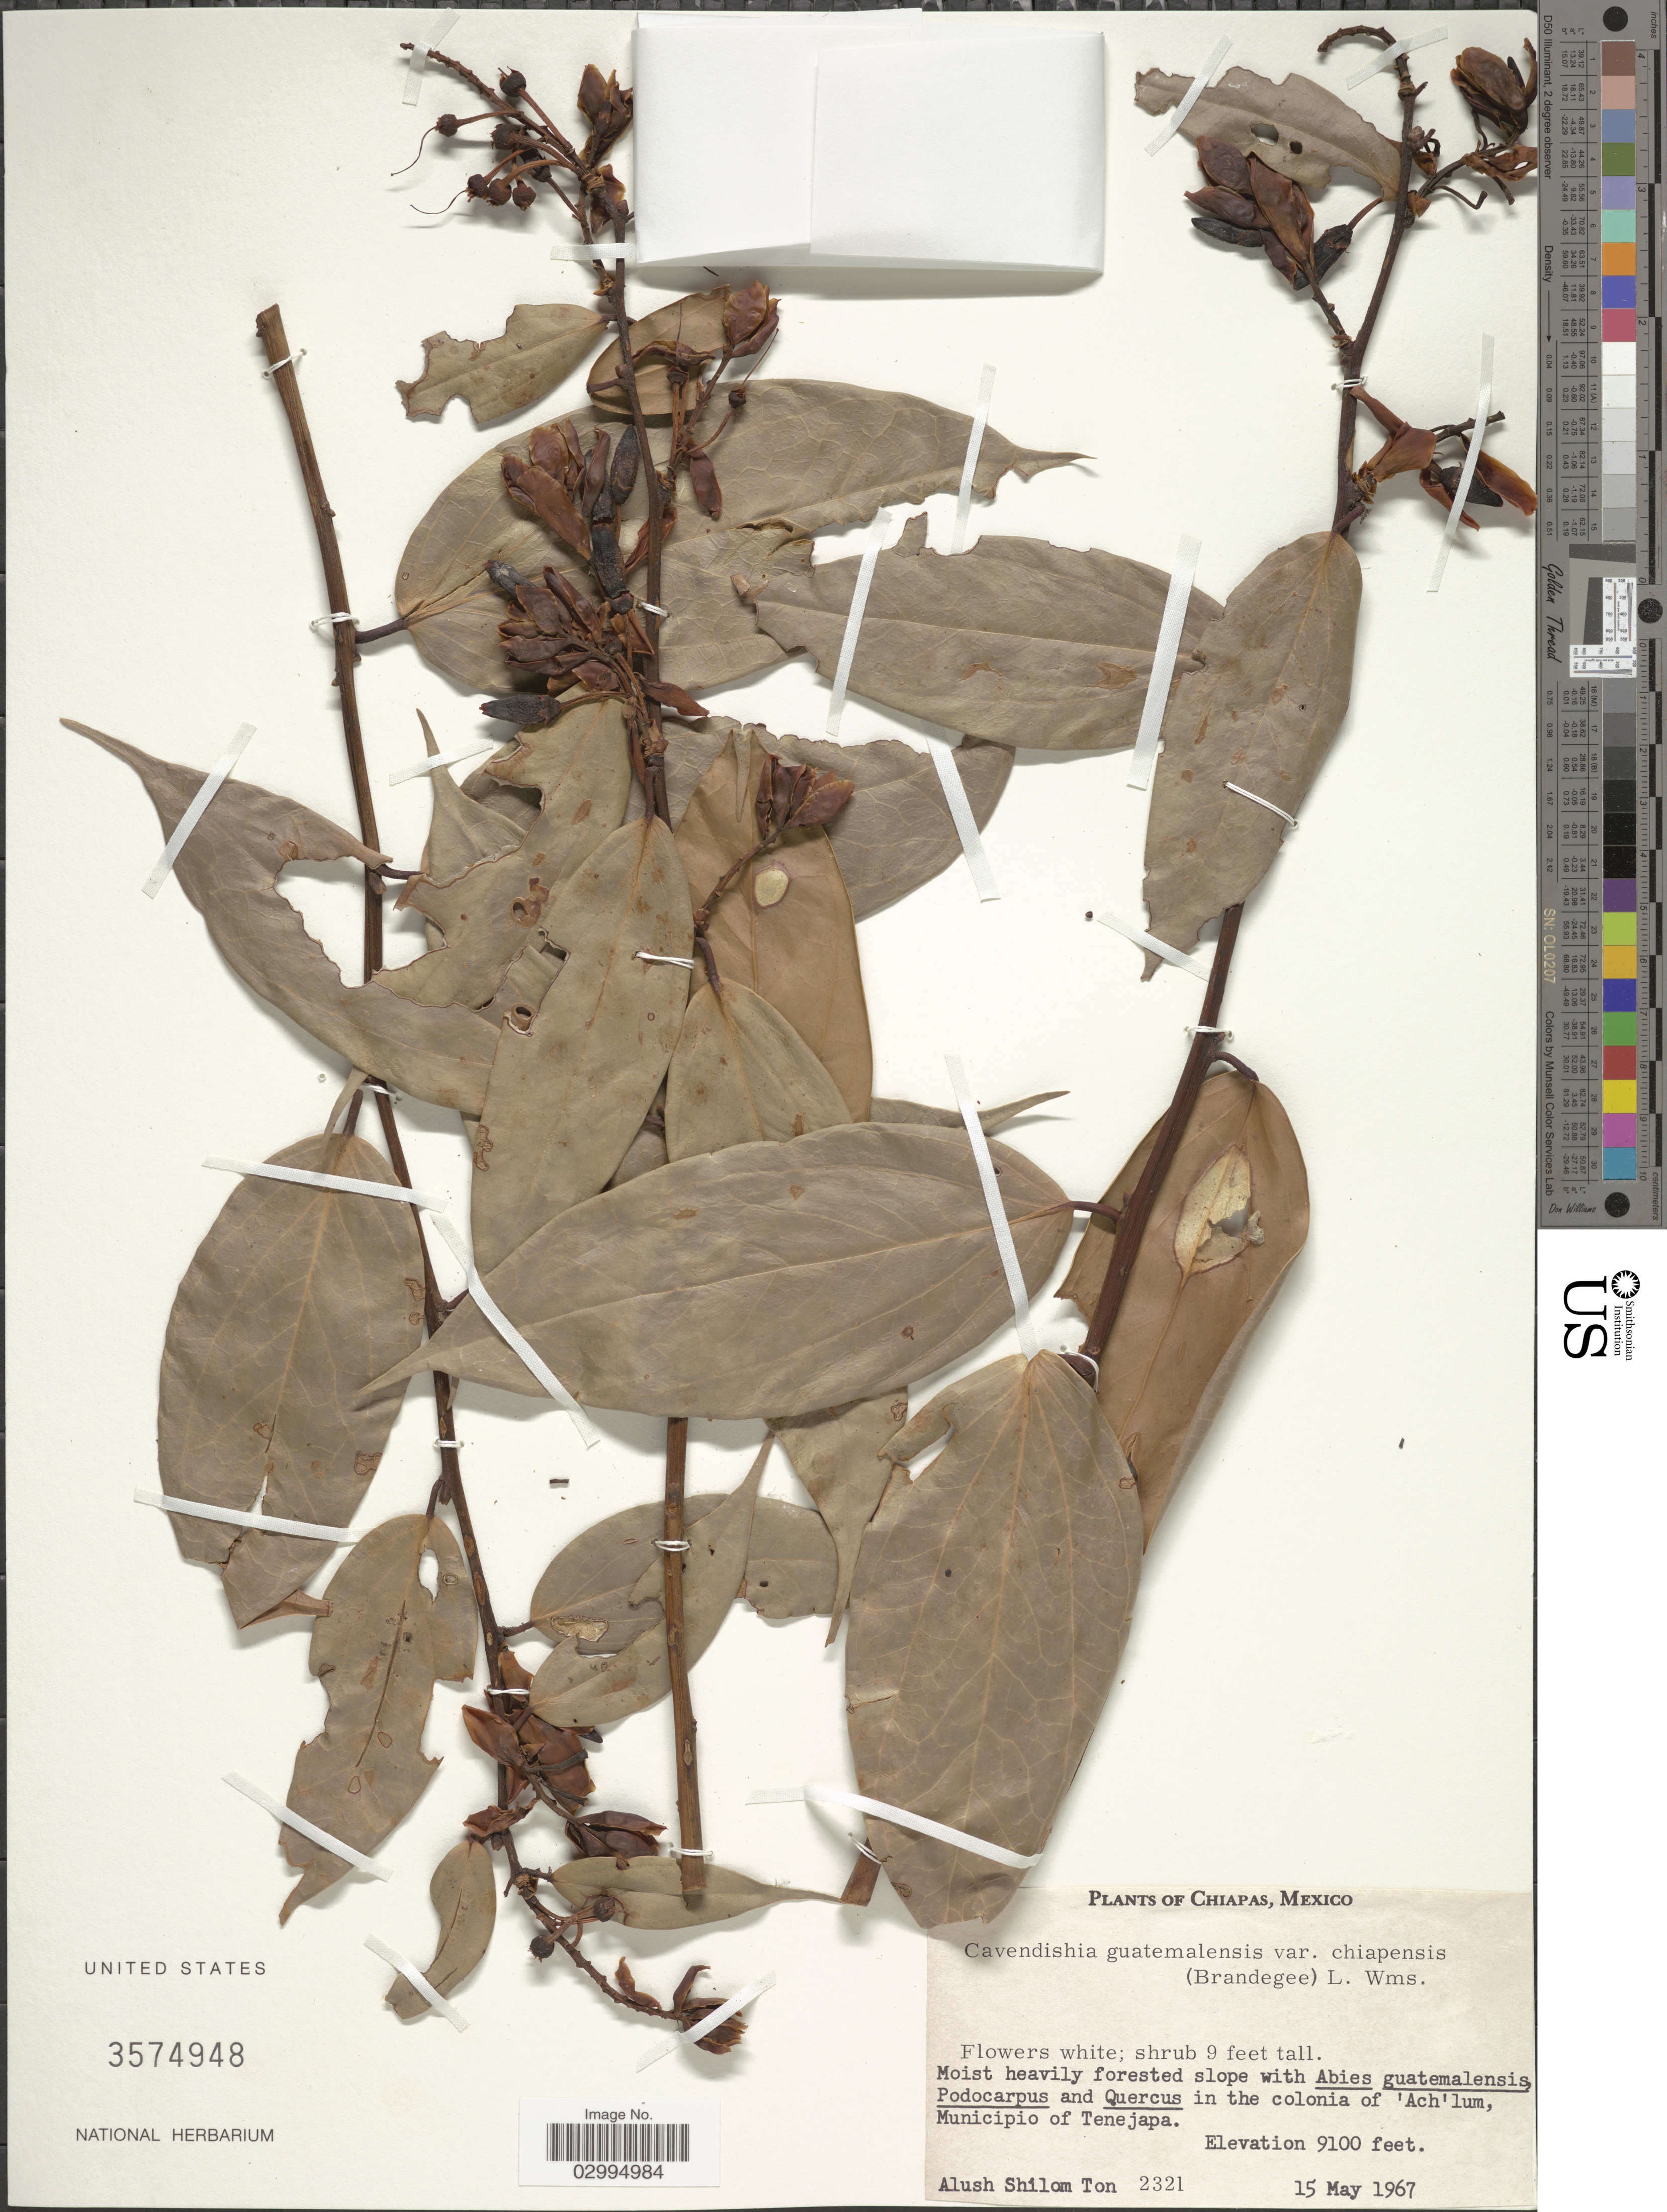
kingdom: Plantae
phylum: Tracheophyta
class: Magnoliopsida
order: Ericales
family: Ericaceae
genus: Cavendishia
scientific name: Cavendishia bracteata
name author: (Ruiz & Pav. ex J. St.-Hil.) Hoerold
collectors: A. M. Ton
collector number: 2321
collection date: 1967-05-15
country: Mexico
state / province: Chiapas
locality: In the colonia of 'Ach'lum, Municipio of Tenejapa.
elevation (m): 2774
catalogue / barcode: US 3574948